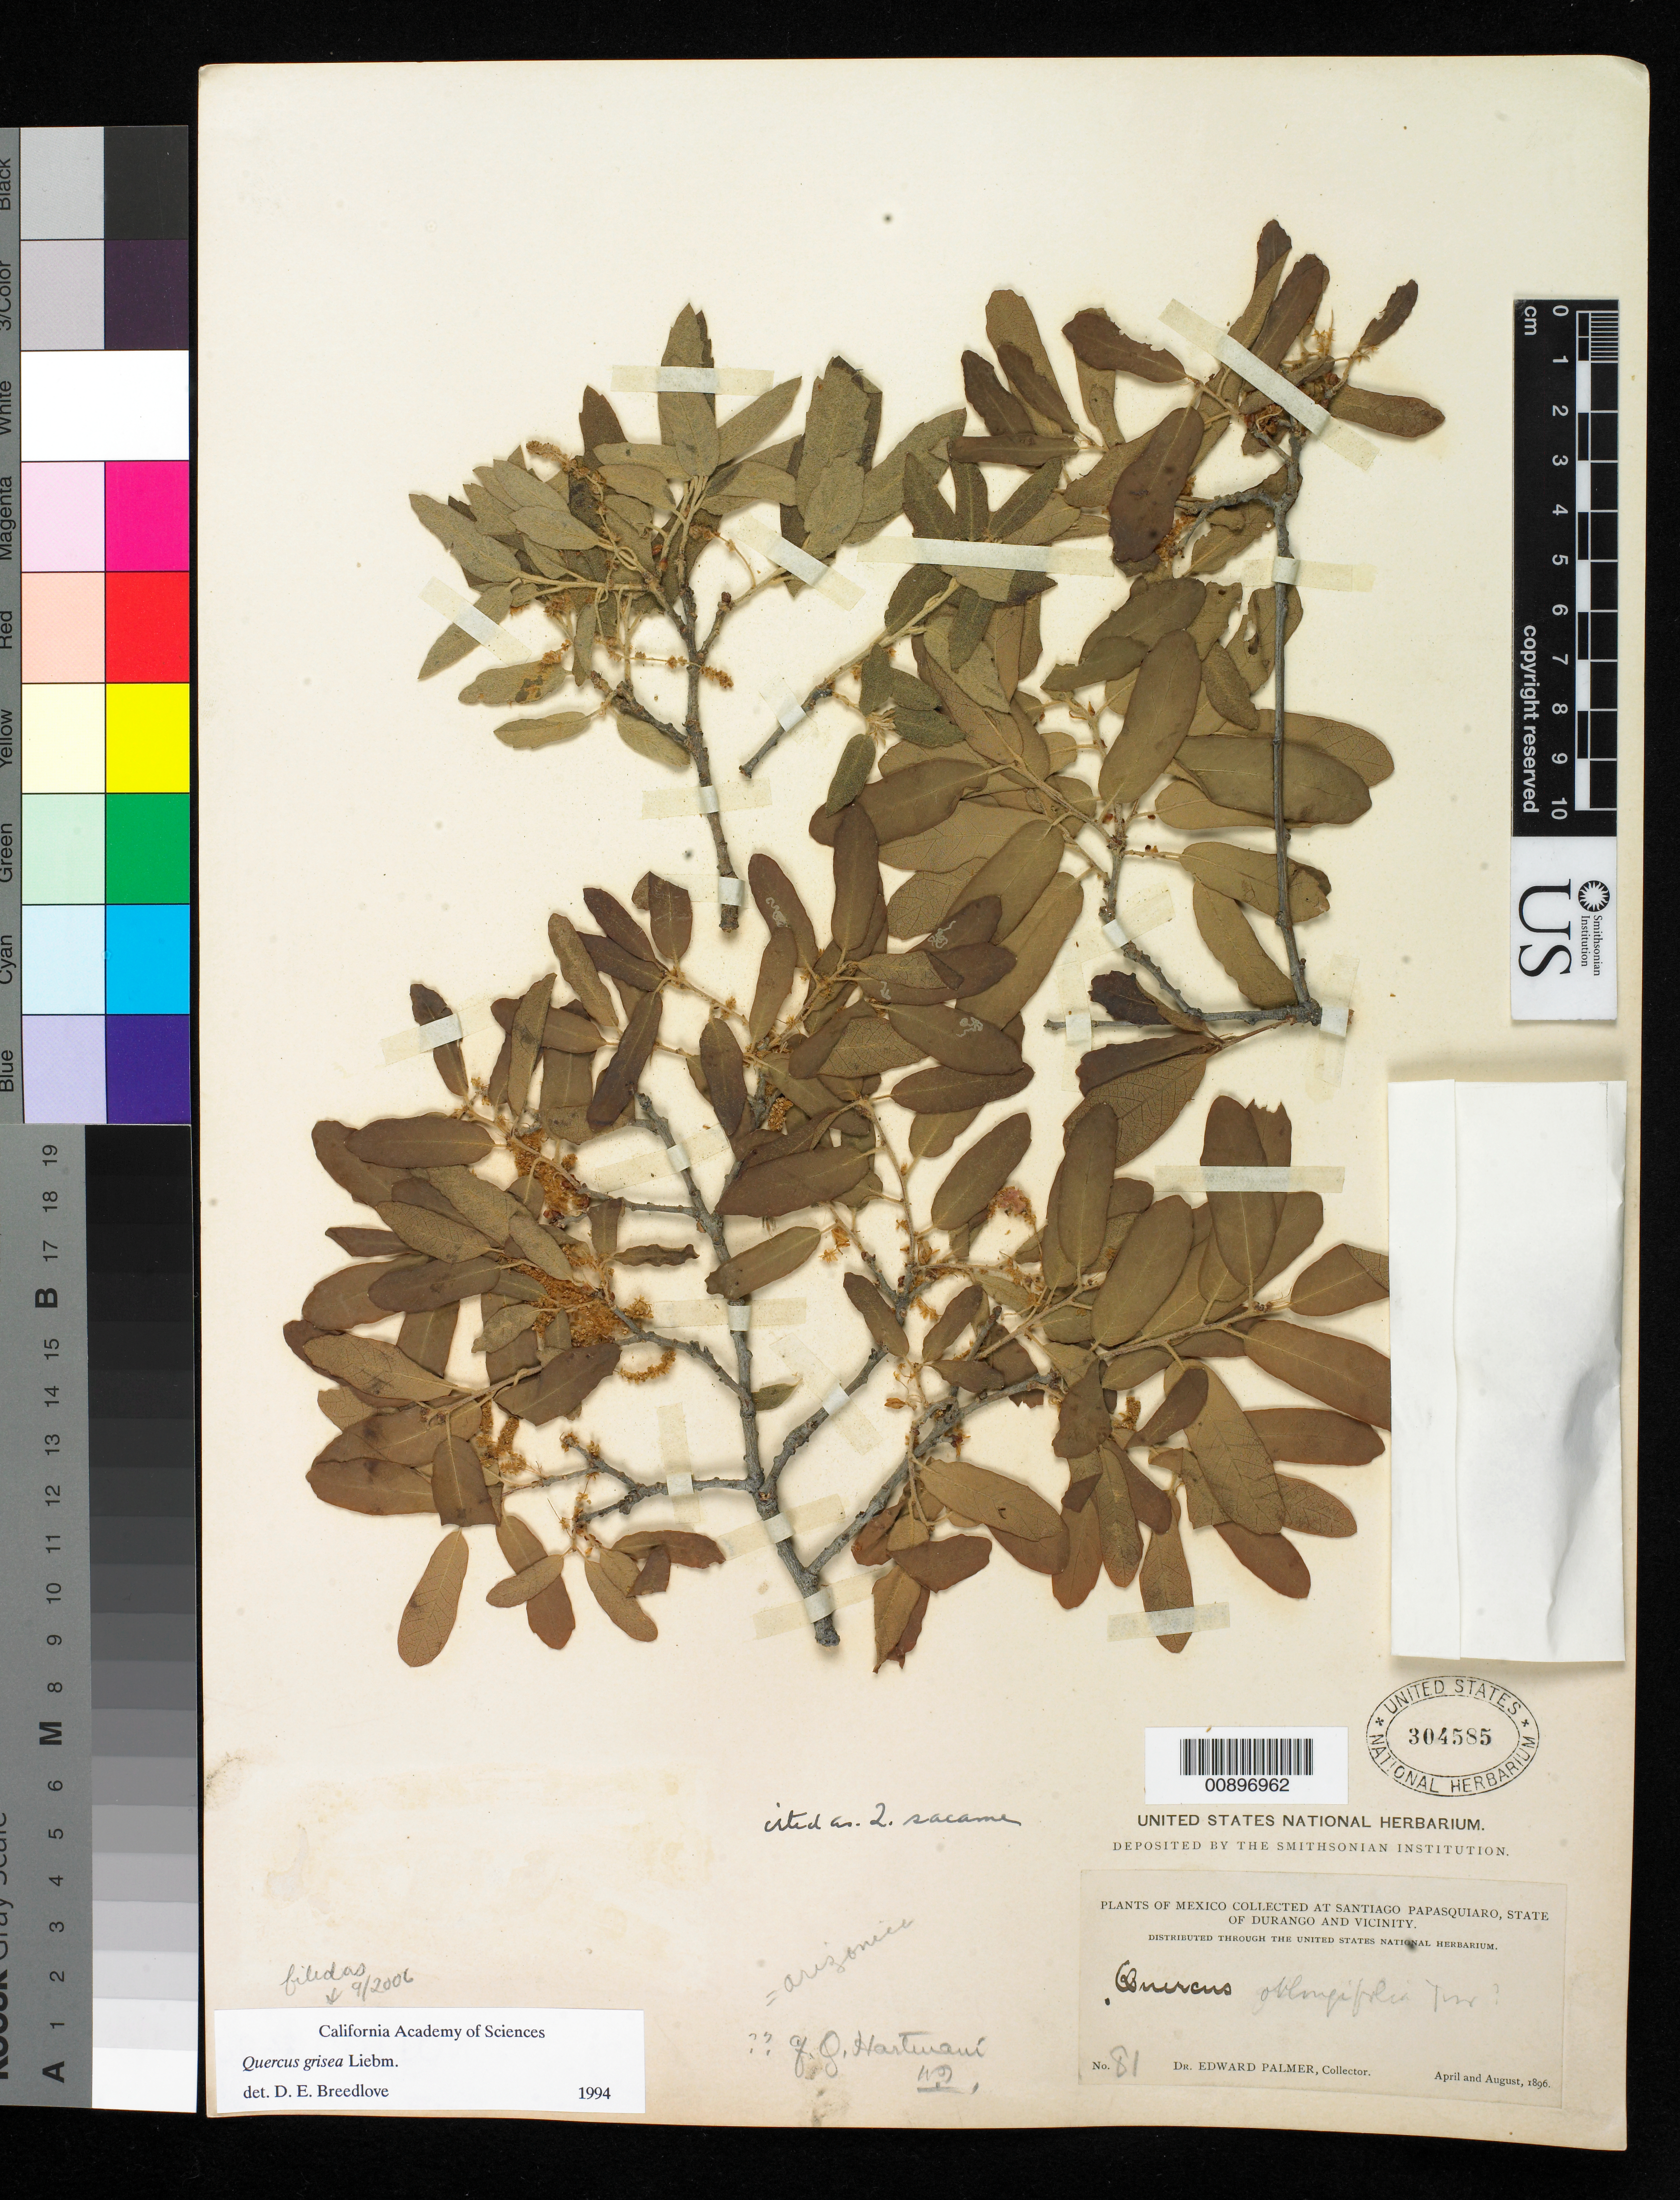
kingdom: Plantae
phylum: Tracheophyta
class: Magnoliopsida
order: Fagales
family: Fagaceae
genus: Quercus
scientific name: Quercus grisea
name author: Liebm.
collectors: E. Palmer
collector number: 81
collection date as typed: Apr 1896 to -- Aug 1896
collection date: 1896-04/1896-08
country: Mexico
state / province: Durango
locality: Santiago Papasquiaro, Durango and vicinity.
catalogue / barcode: US 304585